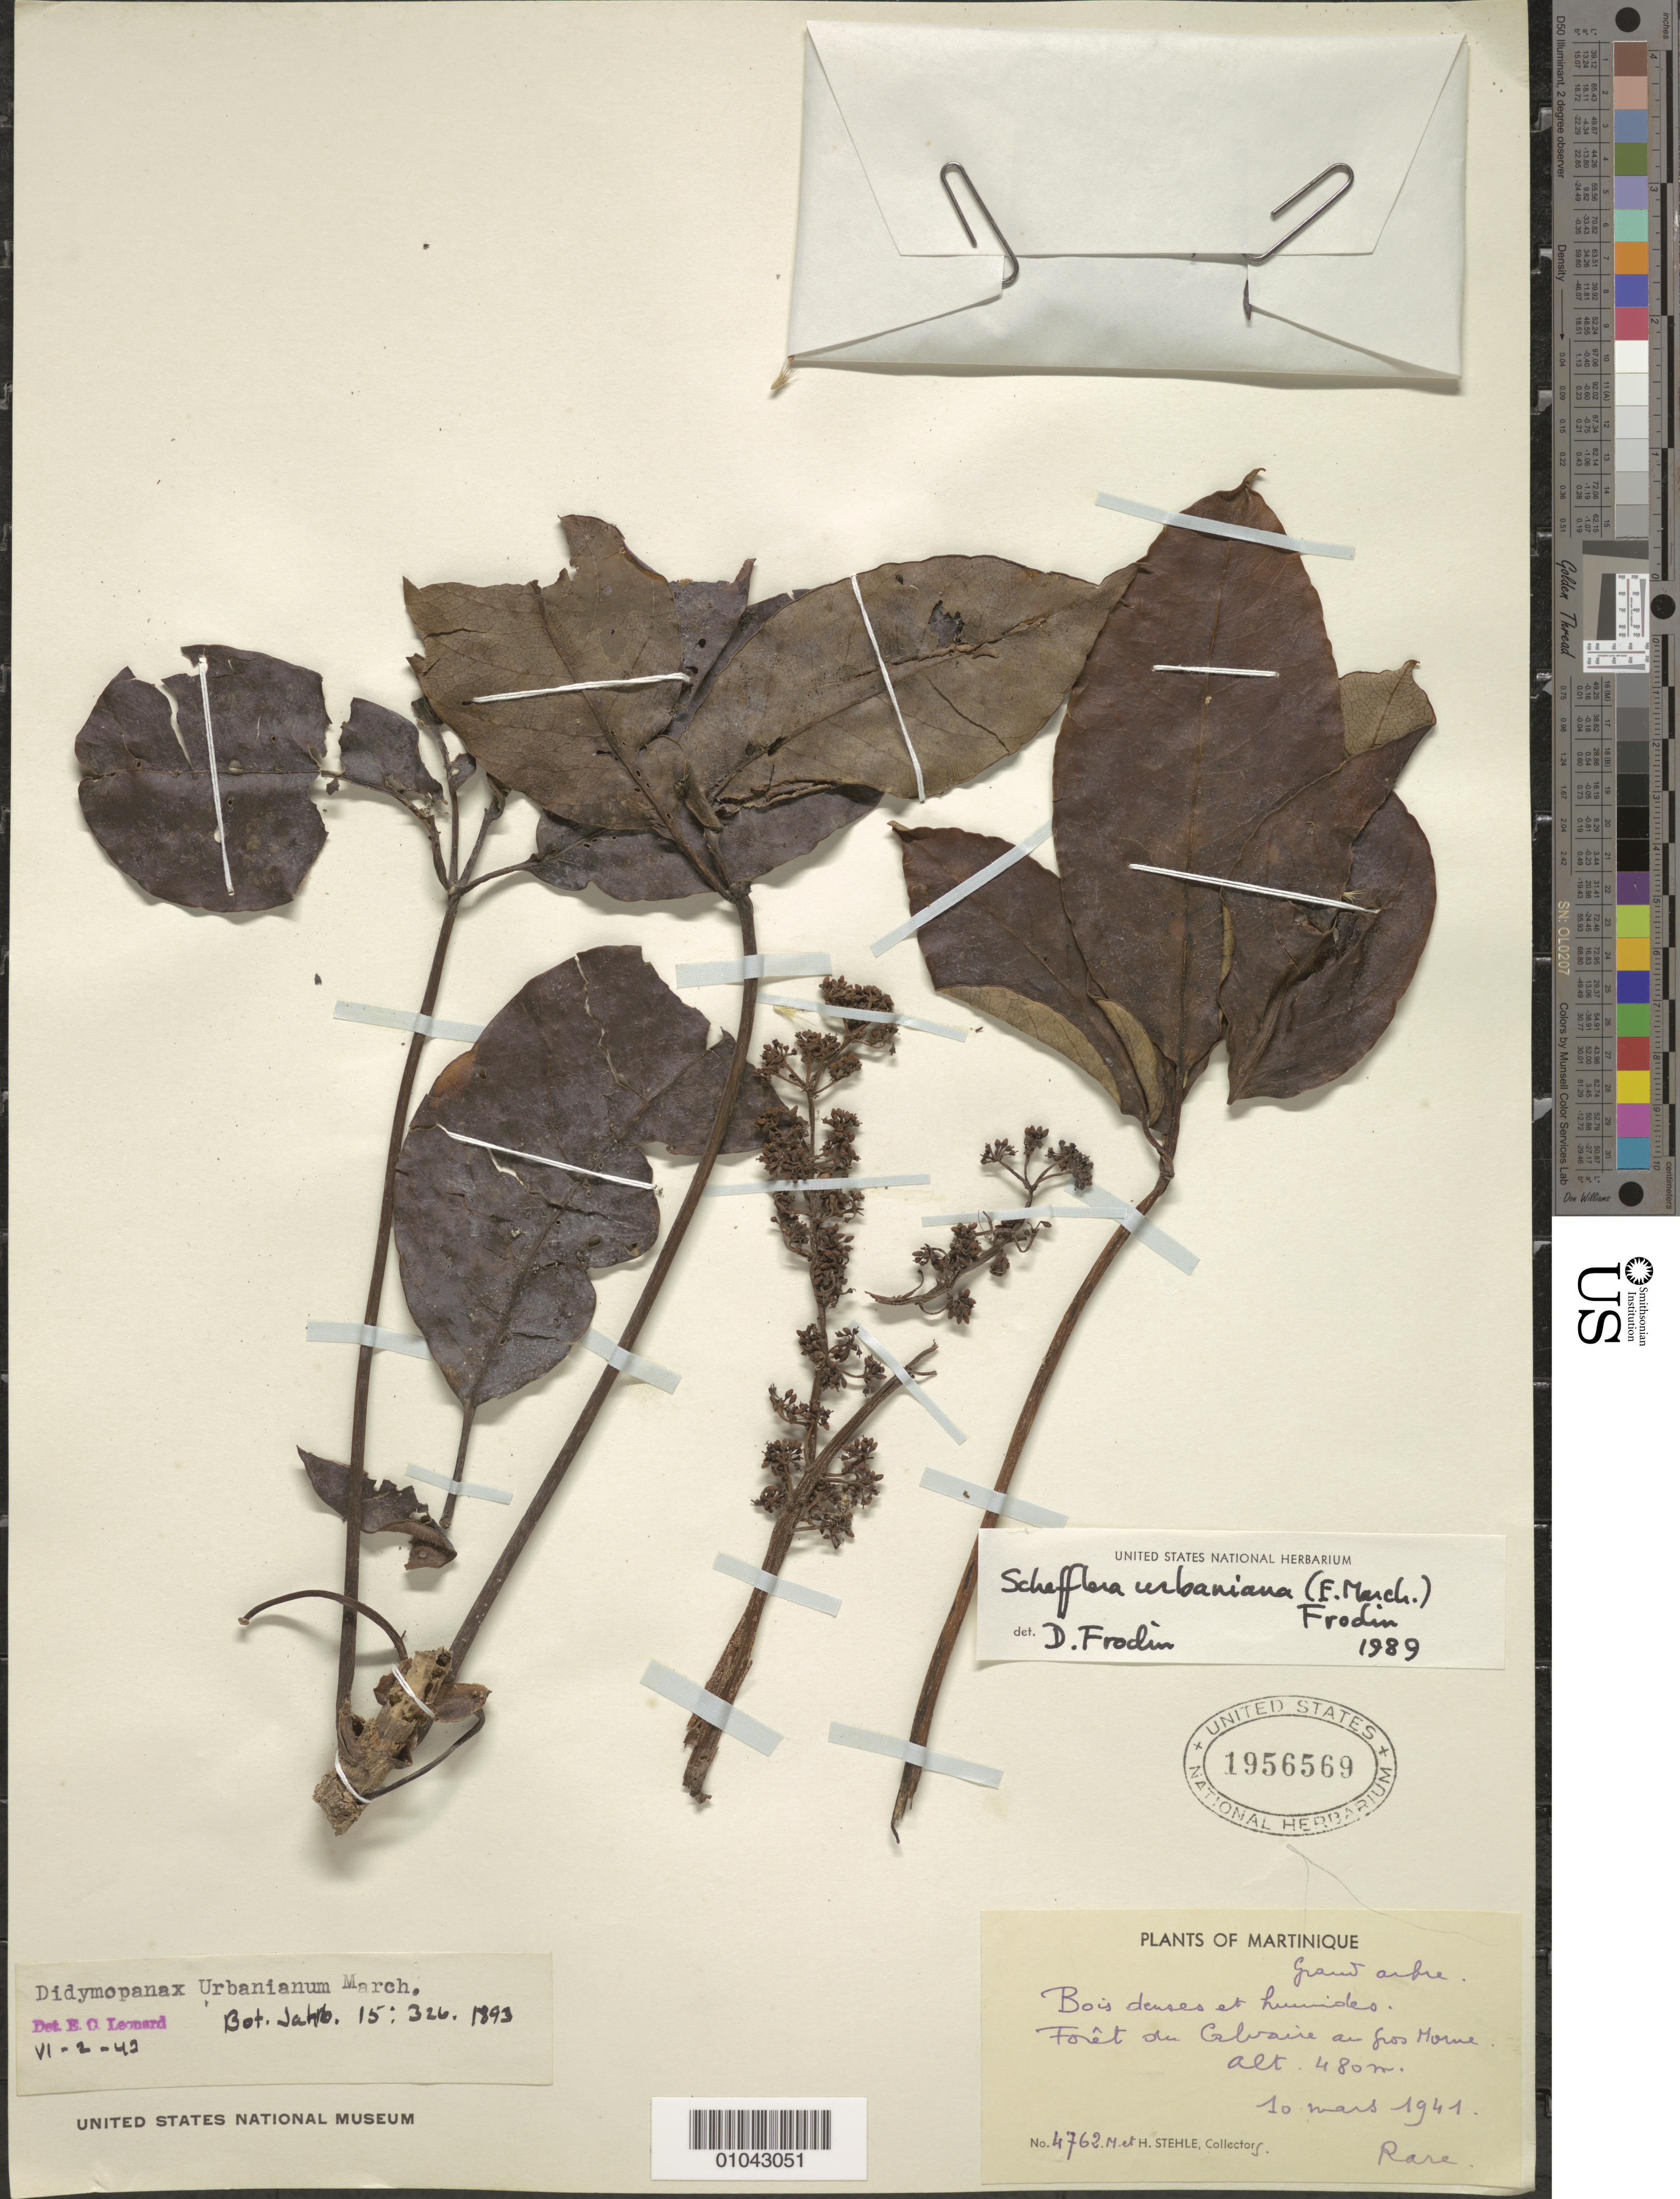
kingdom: Plantae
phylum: Tracheophyta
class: Magnoliopsida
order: Apiales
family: Araliaceae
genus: Schefflera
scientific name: Schefflera urbaniana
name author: (Marchal ex Urb.) Frodin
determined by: Frodin, D. G.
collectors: H. Stehlé & M. Stehlé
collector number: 4762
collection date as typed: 10 Mar 1941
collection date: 1941-03-10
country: Martinique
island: Martinique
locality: Gros Morne, forêt du Calvaire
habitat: Forêt, bois denses et humides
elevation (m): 480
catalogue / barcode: US 1956569